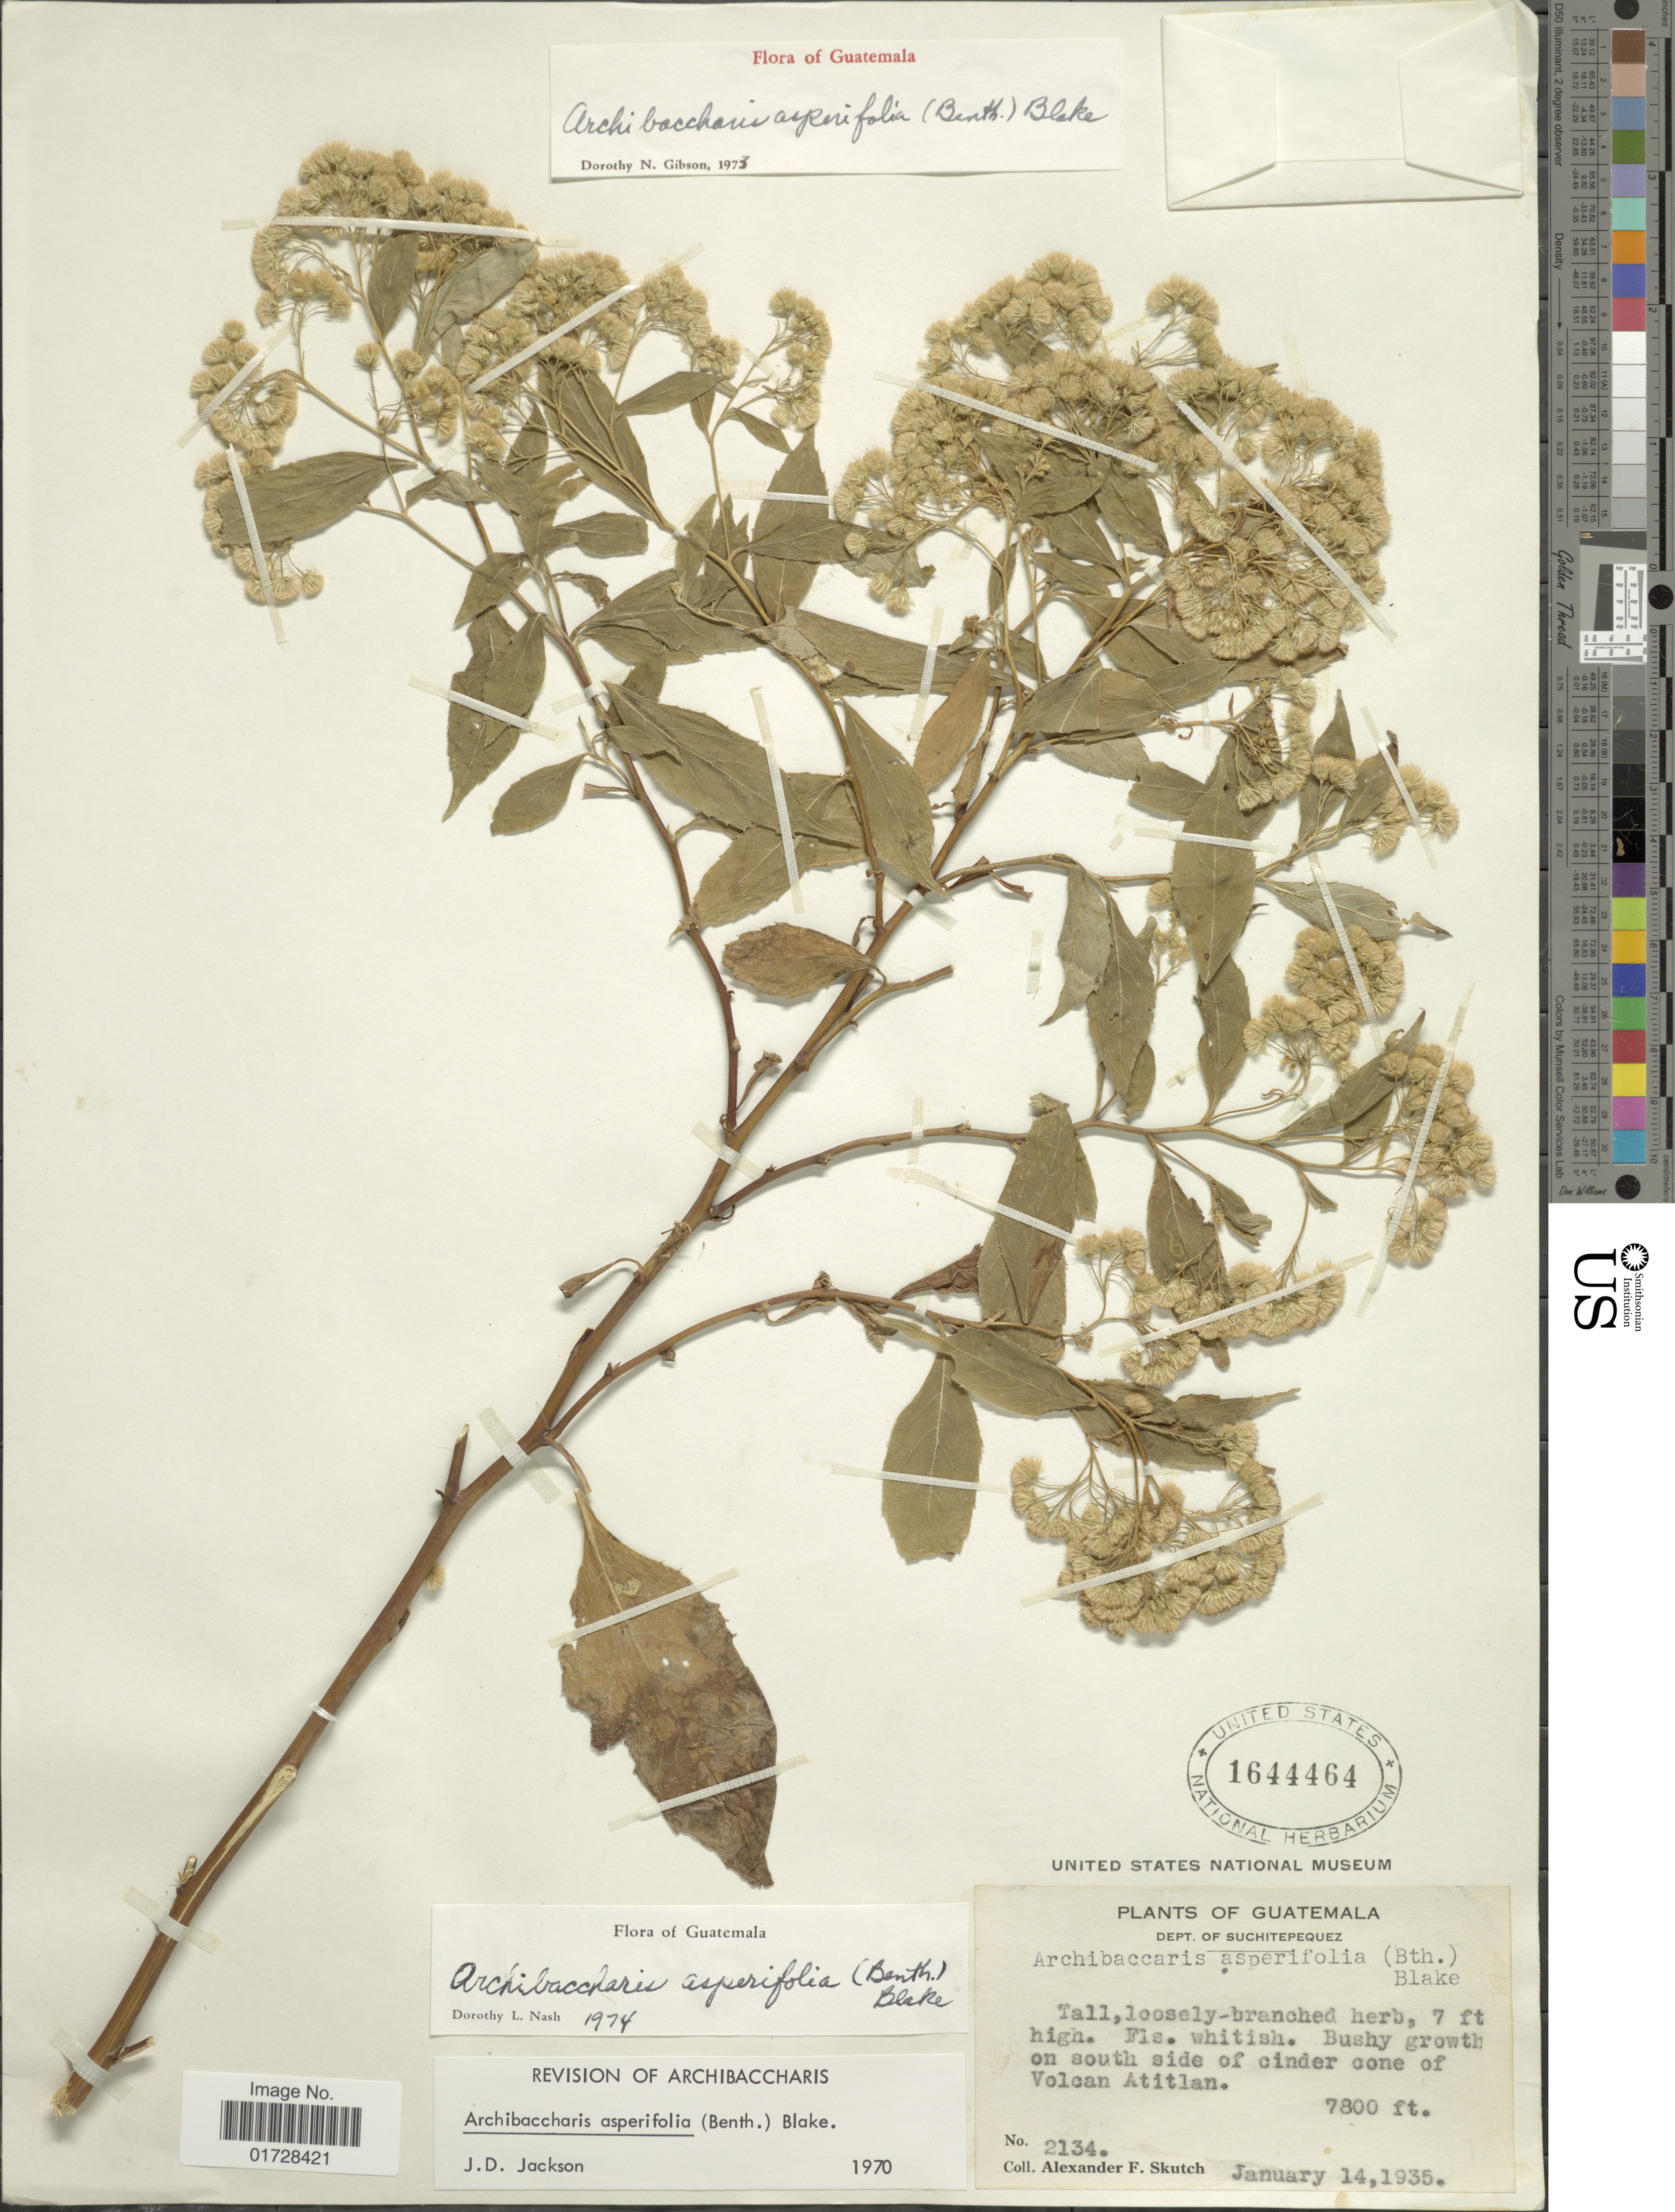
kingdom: Plantae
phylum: Tracheophyta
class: Magnoliopsida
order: Asterales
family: Asteraceae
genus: Archibaccharis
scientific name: Archibaccharis asperifolia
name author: (Benth.) S.F. Blake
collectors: A. F. Skutch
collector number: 2134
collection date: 1935-01-14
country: Guatemala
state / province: Suchitepéquez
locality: South side of cinder cone of Volcan Atitlan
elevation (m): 2377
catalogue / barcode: US 1644464